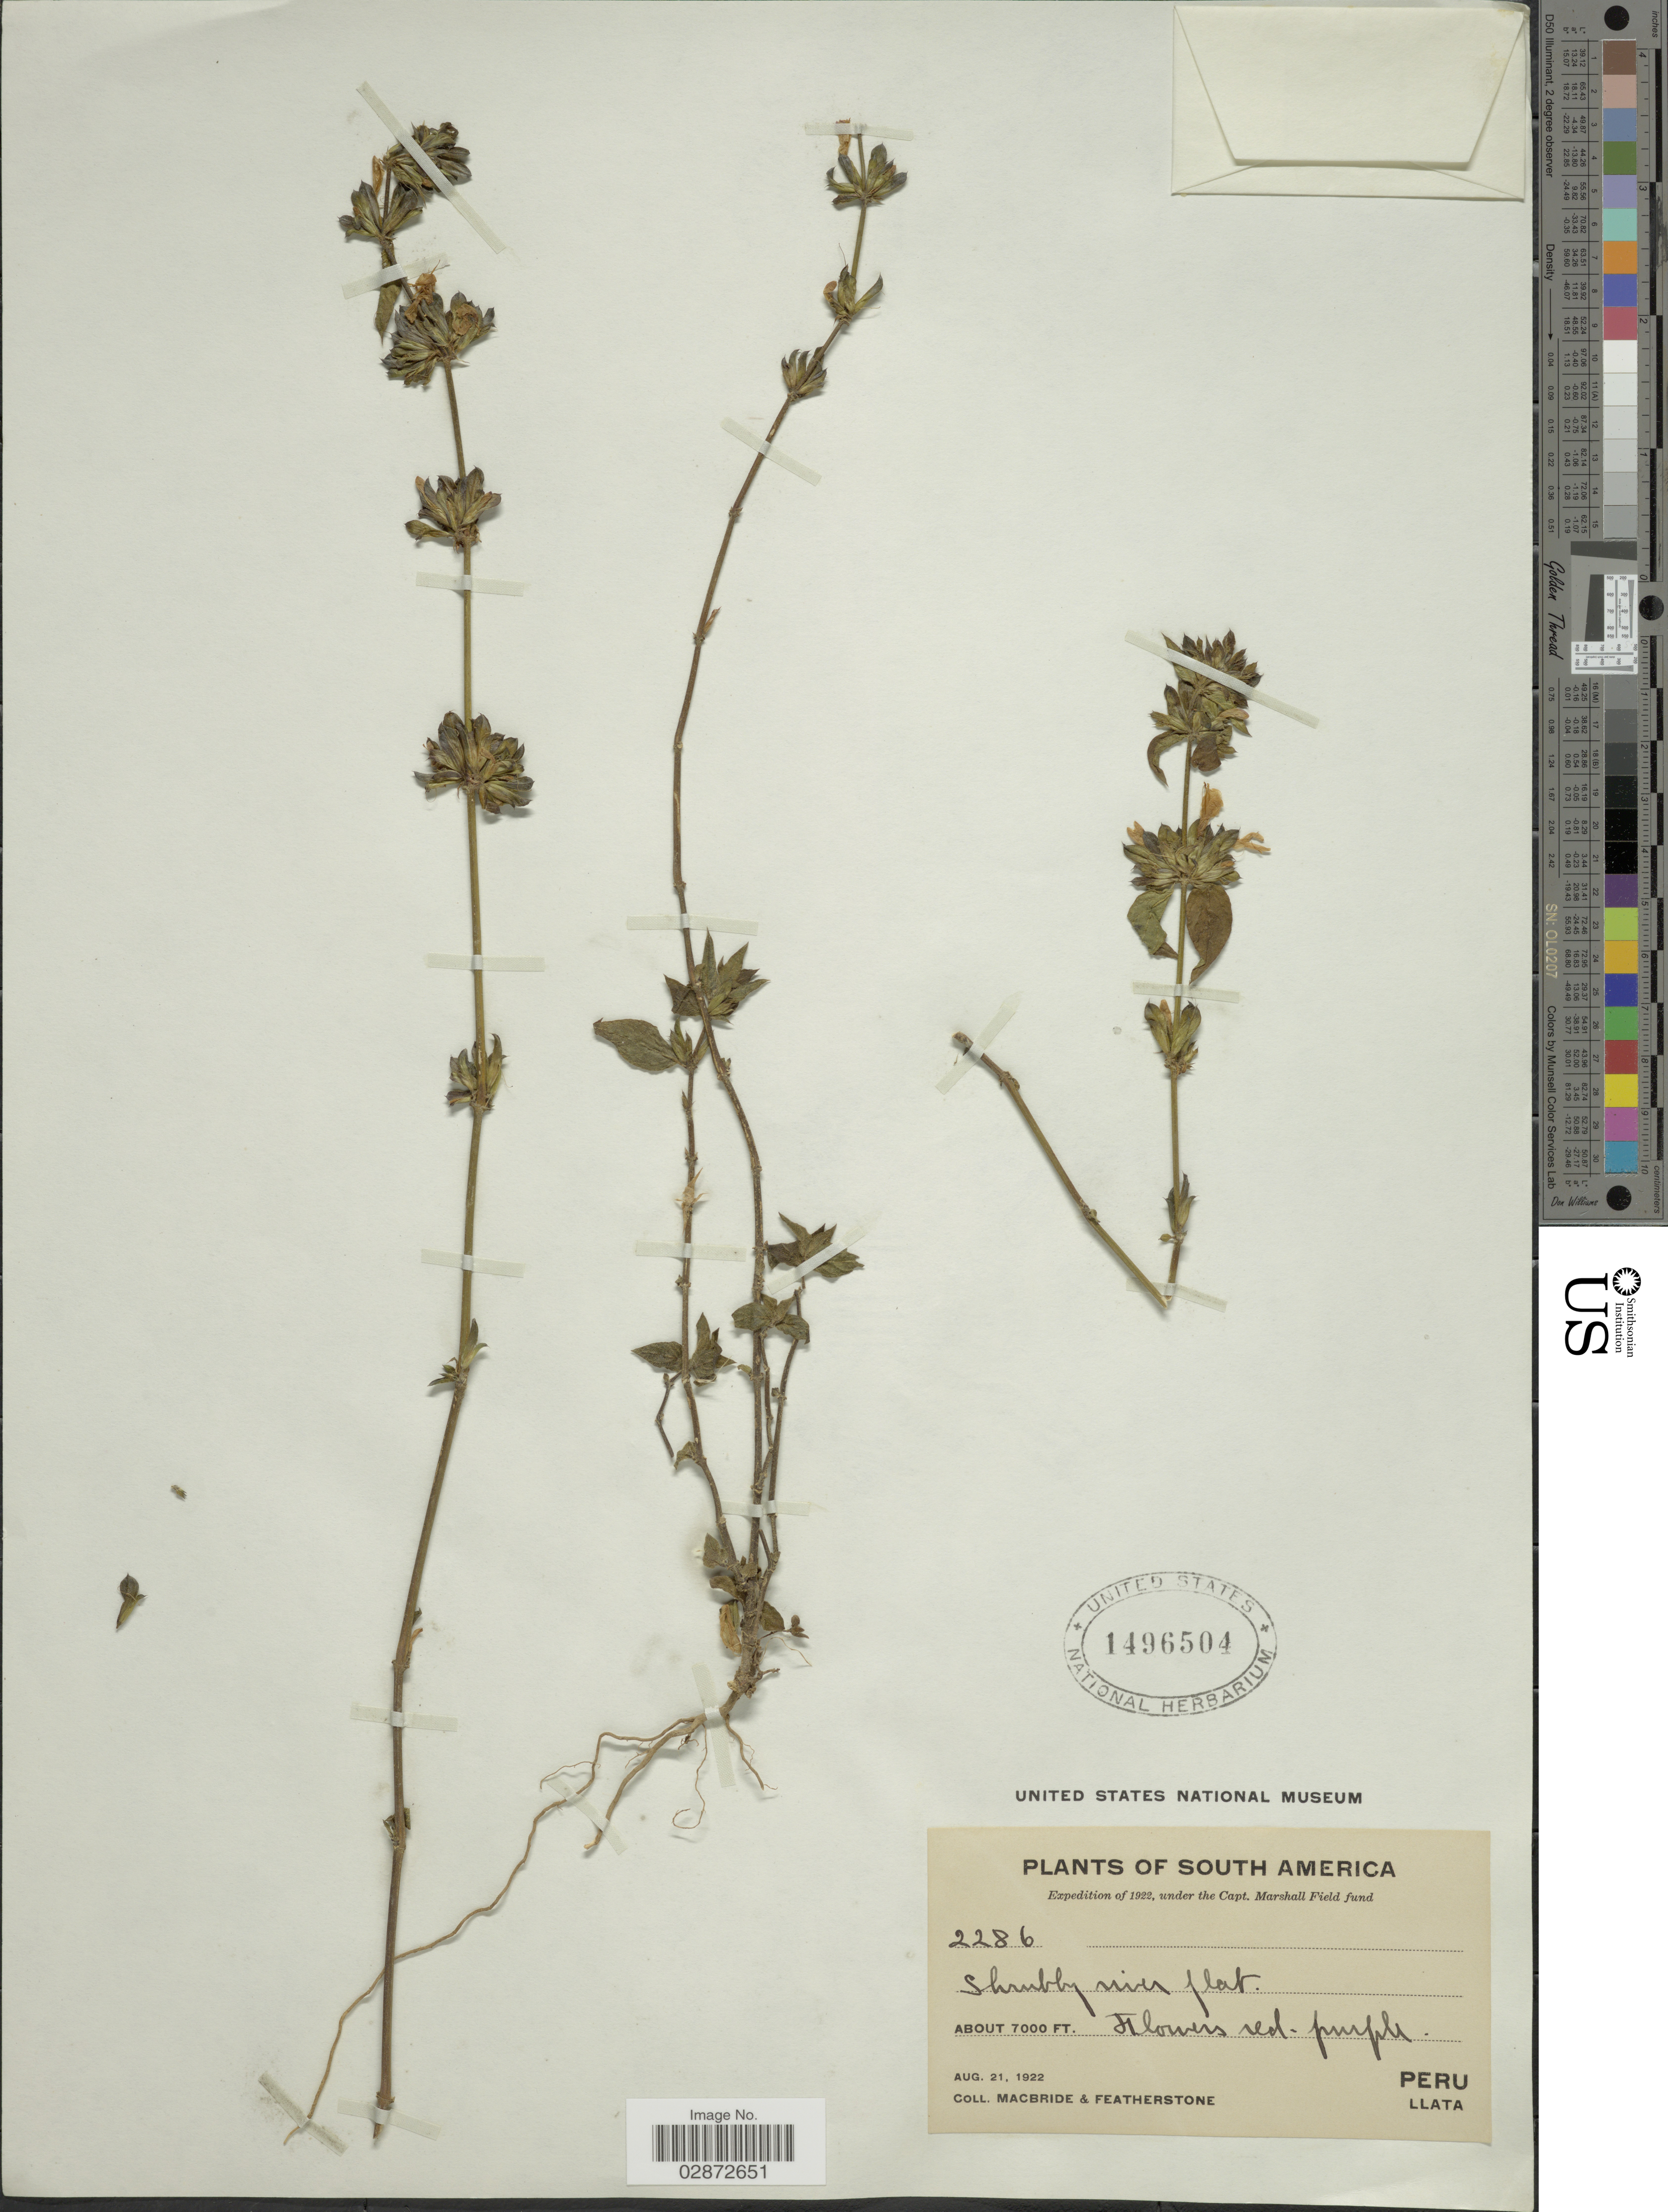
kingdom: Plantae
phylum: Tracheophyta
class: Magnoliopsida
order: Lamiales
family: Acanthaceae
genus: Dicliptera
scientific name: Dicliptera sp.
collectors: Macbride, -- & -. Featherstone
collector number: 2286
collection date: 1922-08-21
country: Peru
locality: Peru. Llata.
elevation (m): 2134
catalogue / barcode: US 1496504